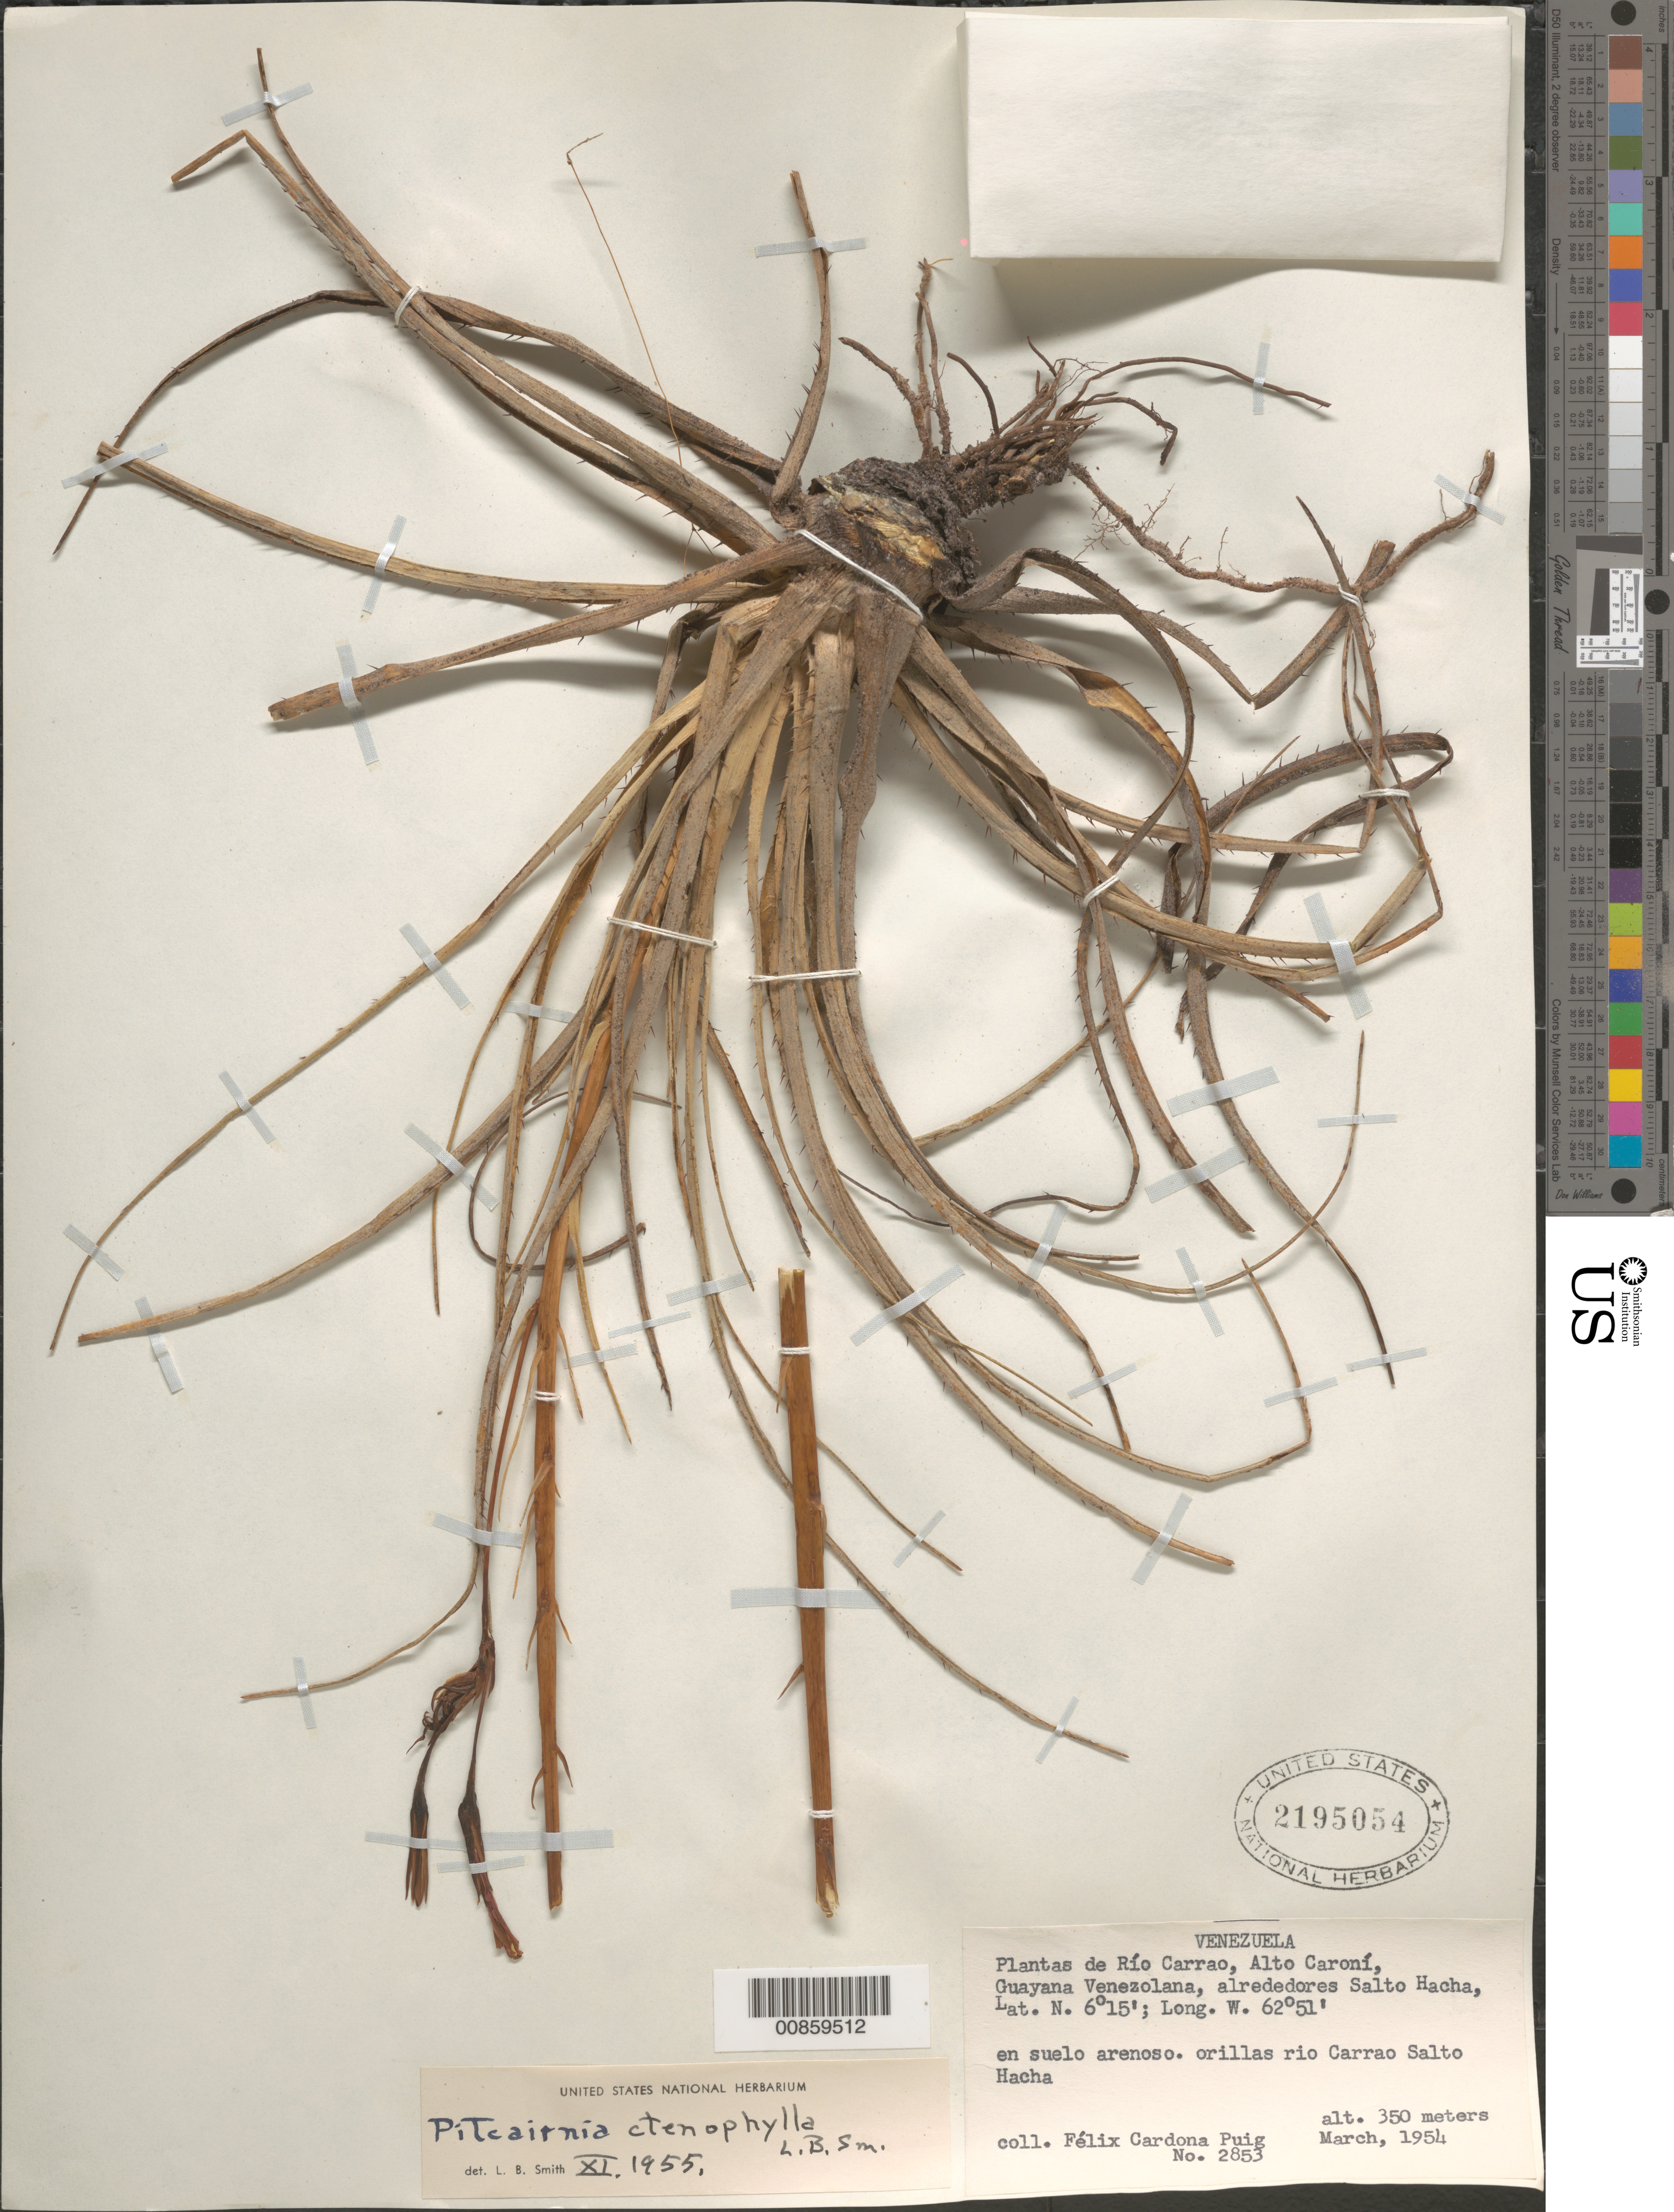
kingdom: Plantae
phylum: Tracheophyta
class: Liliopsida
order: Poales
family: Bromeliaceae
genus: Pitcairnia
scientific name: Pitcairnia ctenophylla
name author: L.B. Sm. in Gleason & Killip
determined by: Smith, Lyman B., (US), NMNH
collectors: F. Cardona Puig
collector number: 2853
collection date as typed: Mar-54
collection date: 1954-03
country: Venezuela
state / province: Bolívar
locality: Alto Río Caroni, Rio Carrao, Salto Hacha, Guayana Venezolana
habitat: Orillas del río Carrao Salto Hacha, en suelo arenoso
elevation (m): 350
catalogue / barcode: US 2195054